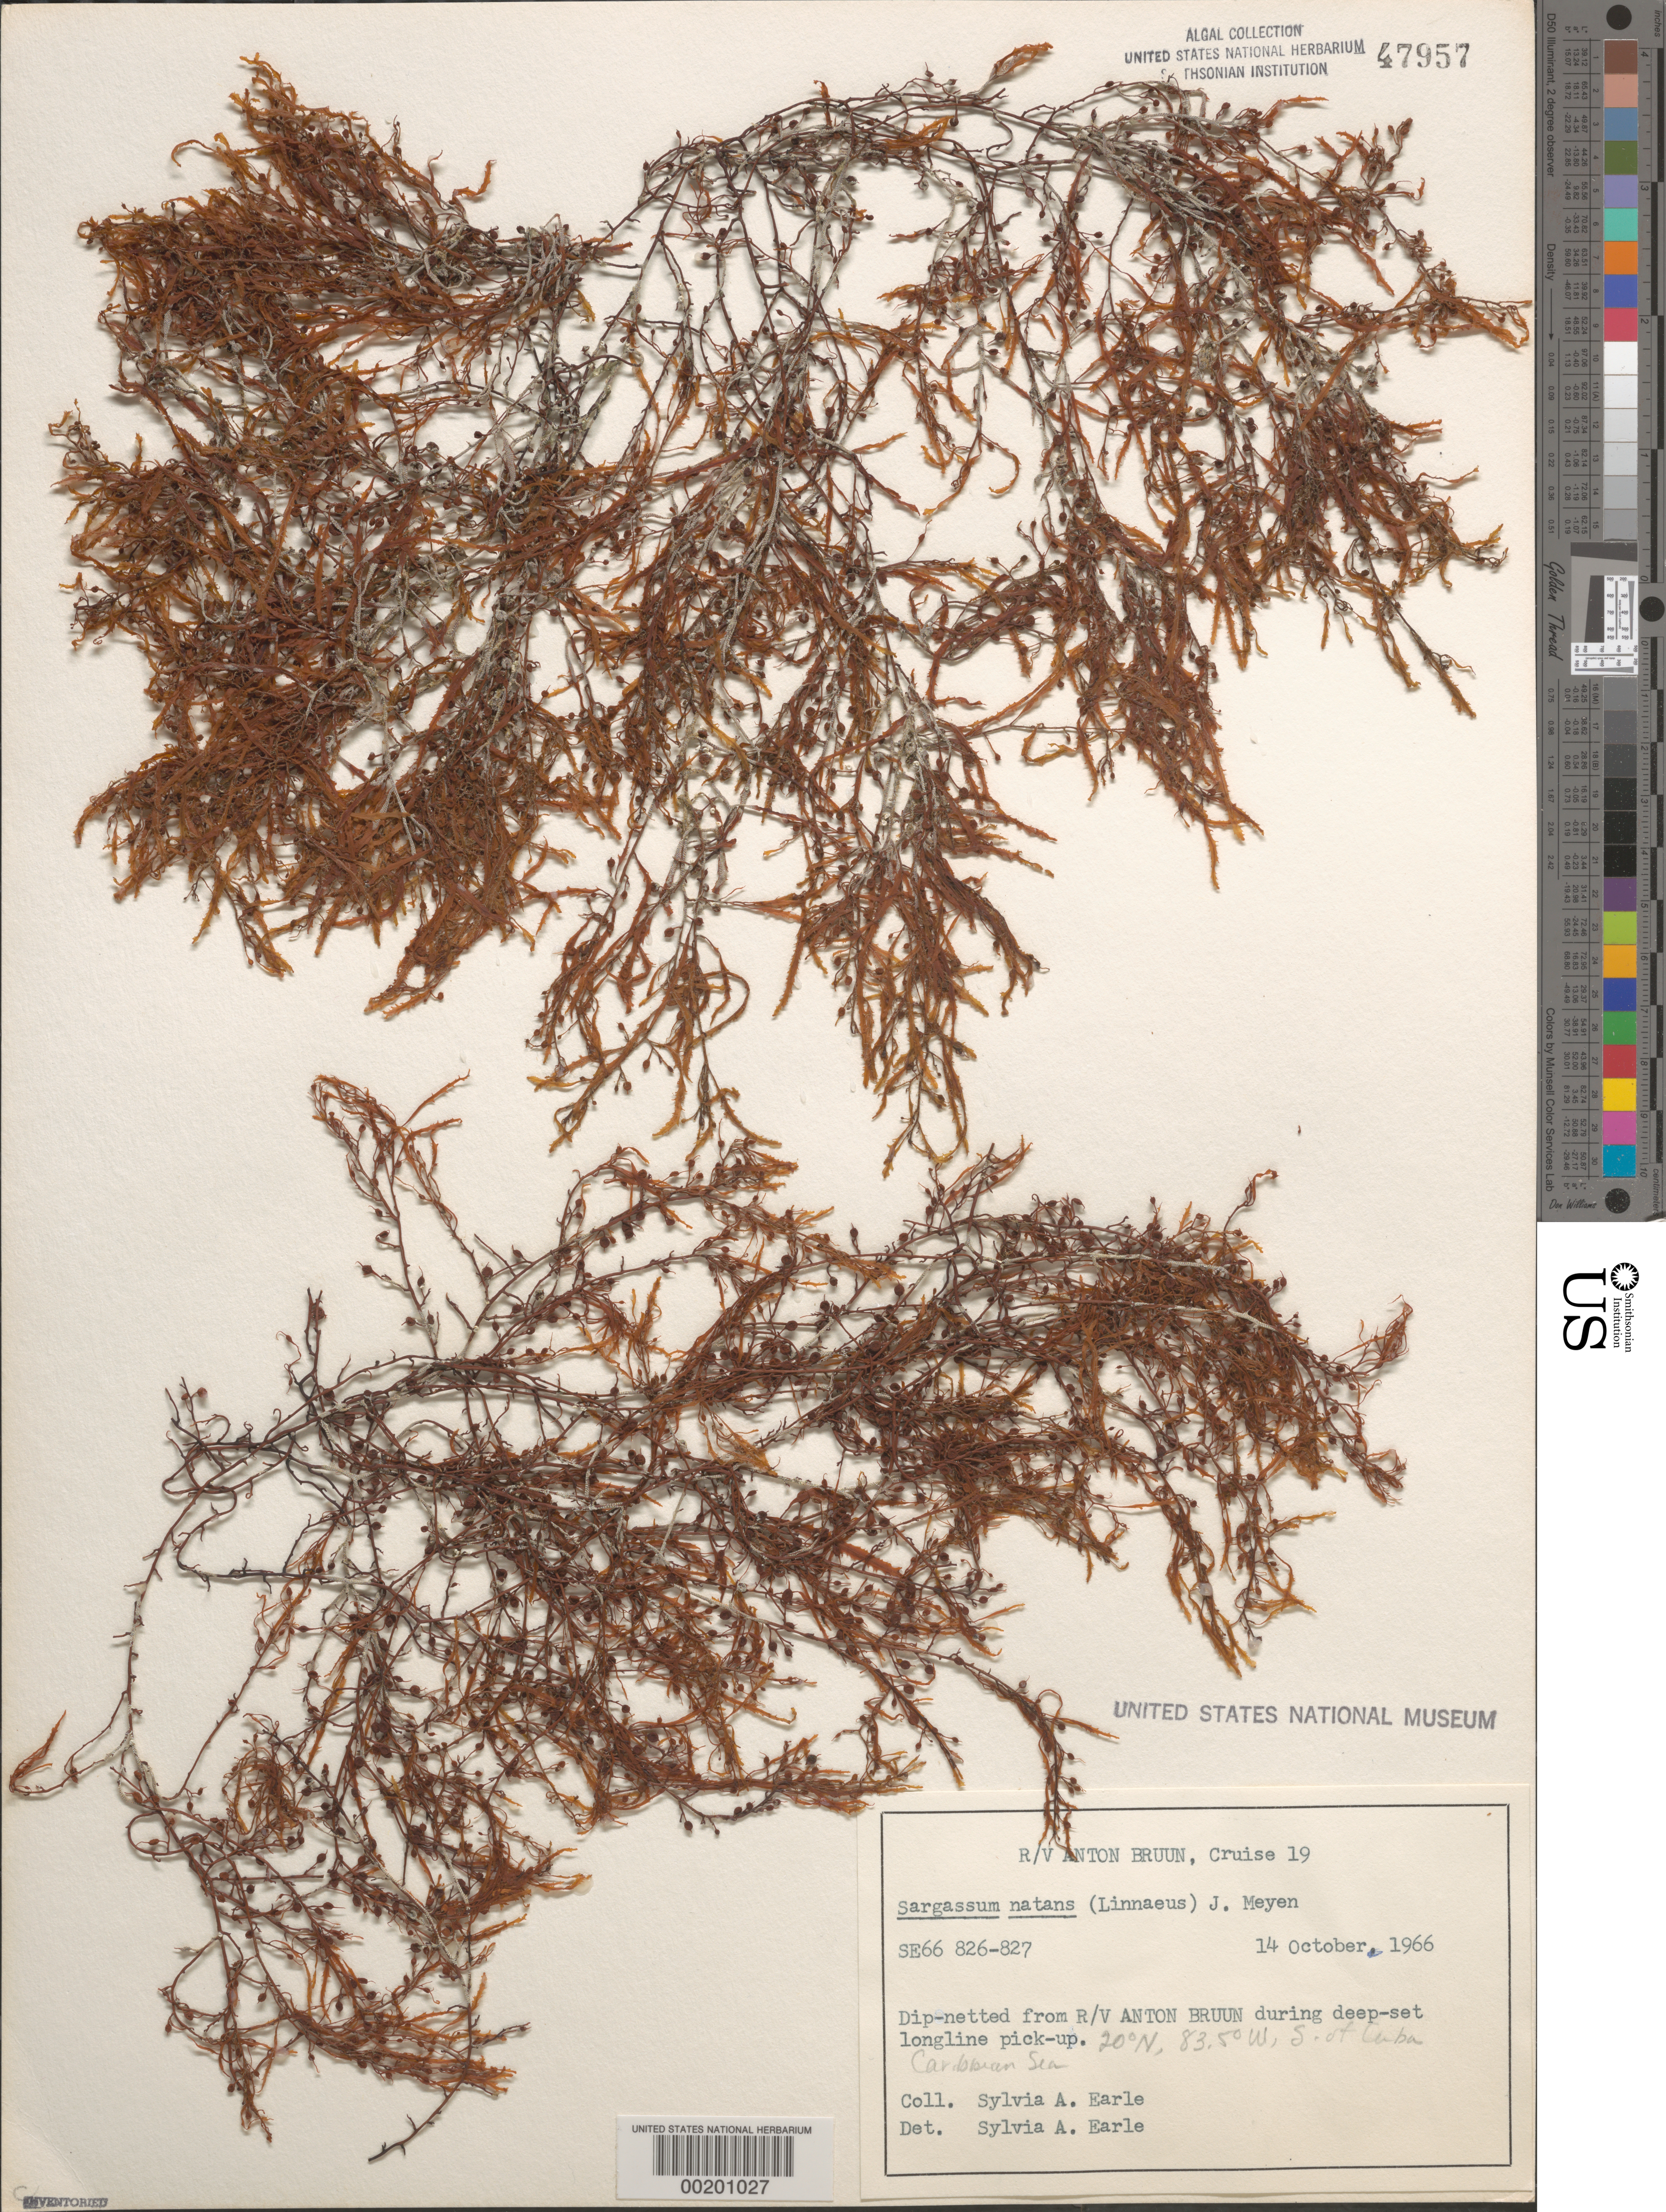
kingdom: Chromista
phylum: Ochrophyta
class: Phaeophyceae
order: Fucales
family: Sargassaceae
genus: Sargassum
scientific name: Sargassum natans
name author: (L.) Gaillon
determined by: Earle, S. A.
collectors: S. A. Earle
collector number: Earle 66826 & Earle 66827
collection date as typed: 14 Oct 1966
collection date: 1966-10-14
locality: Caribbean Sea south of Cuba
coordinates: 20 N, 83.5 W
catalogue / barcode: US 47957